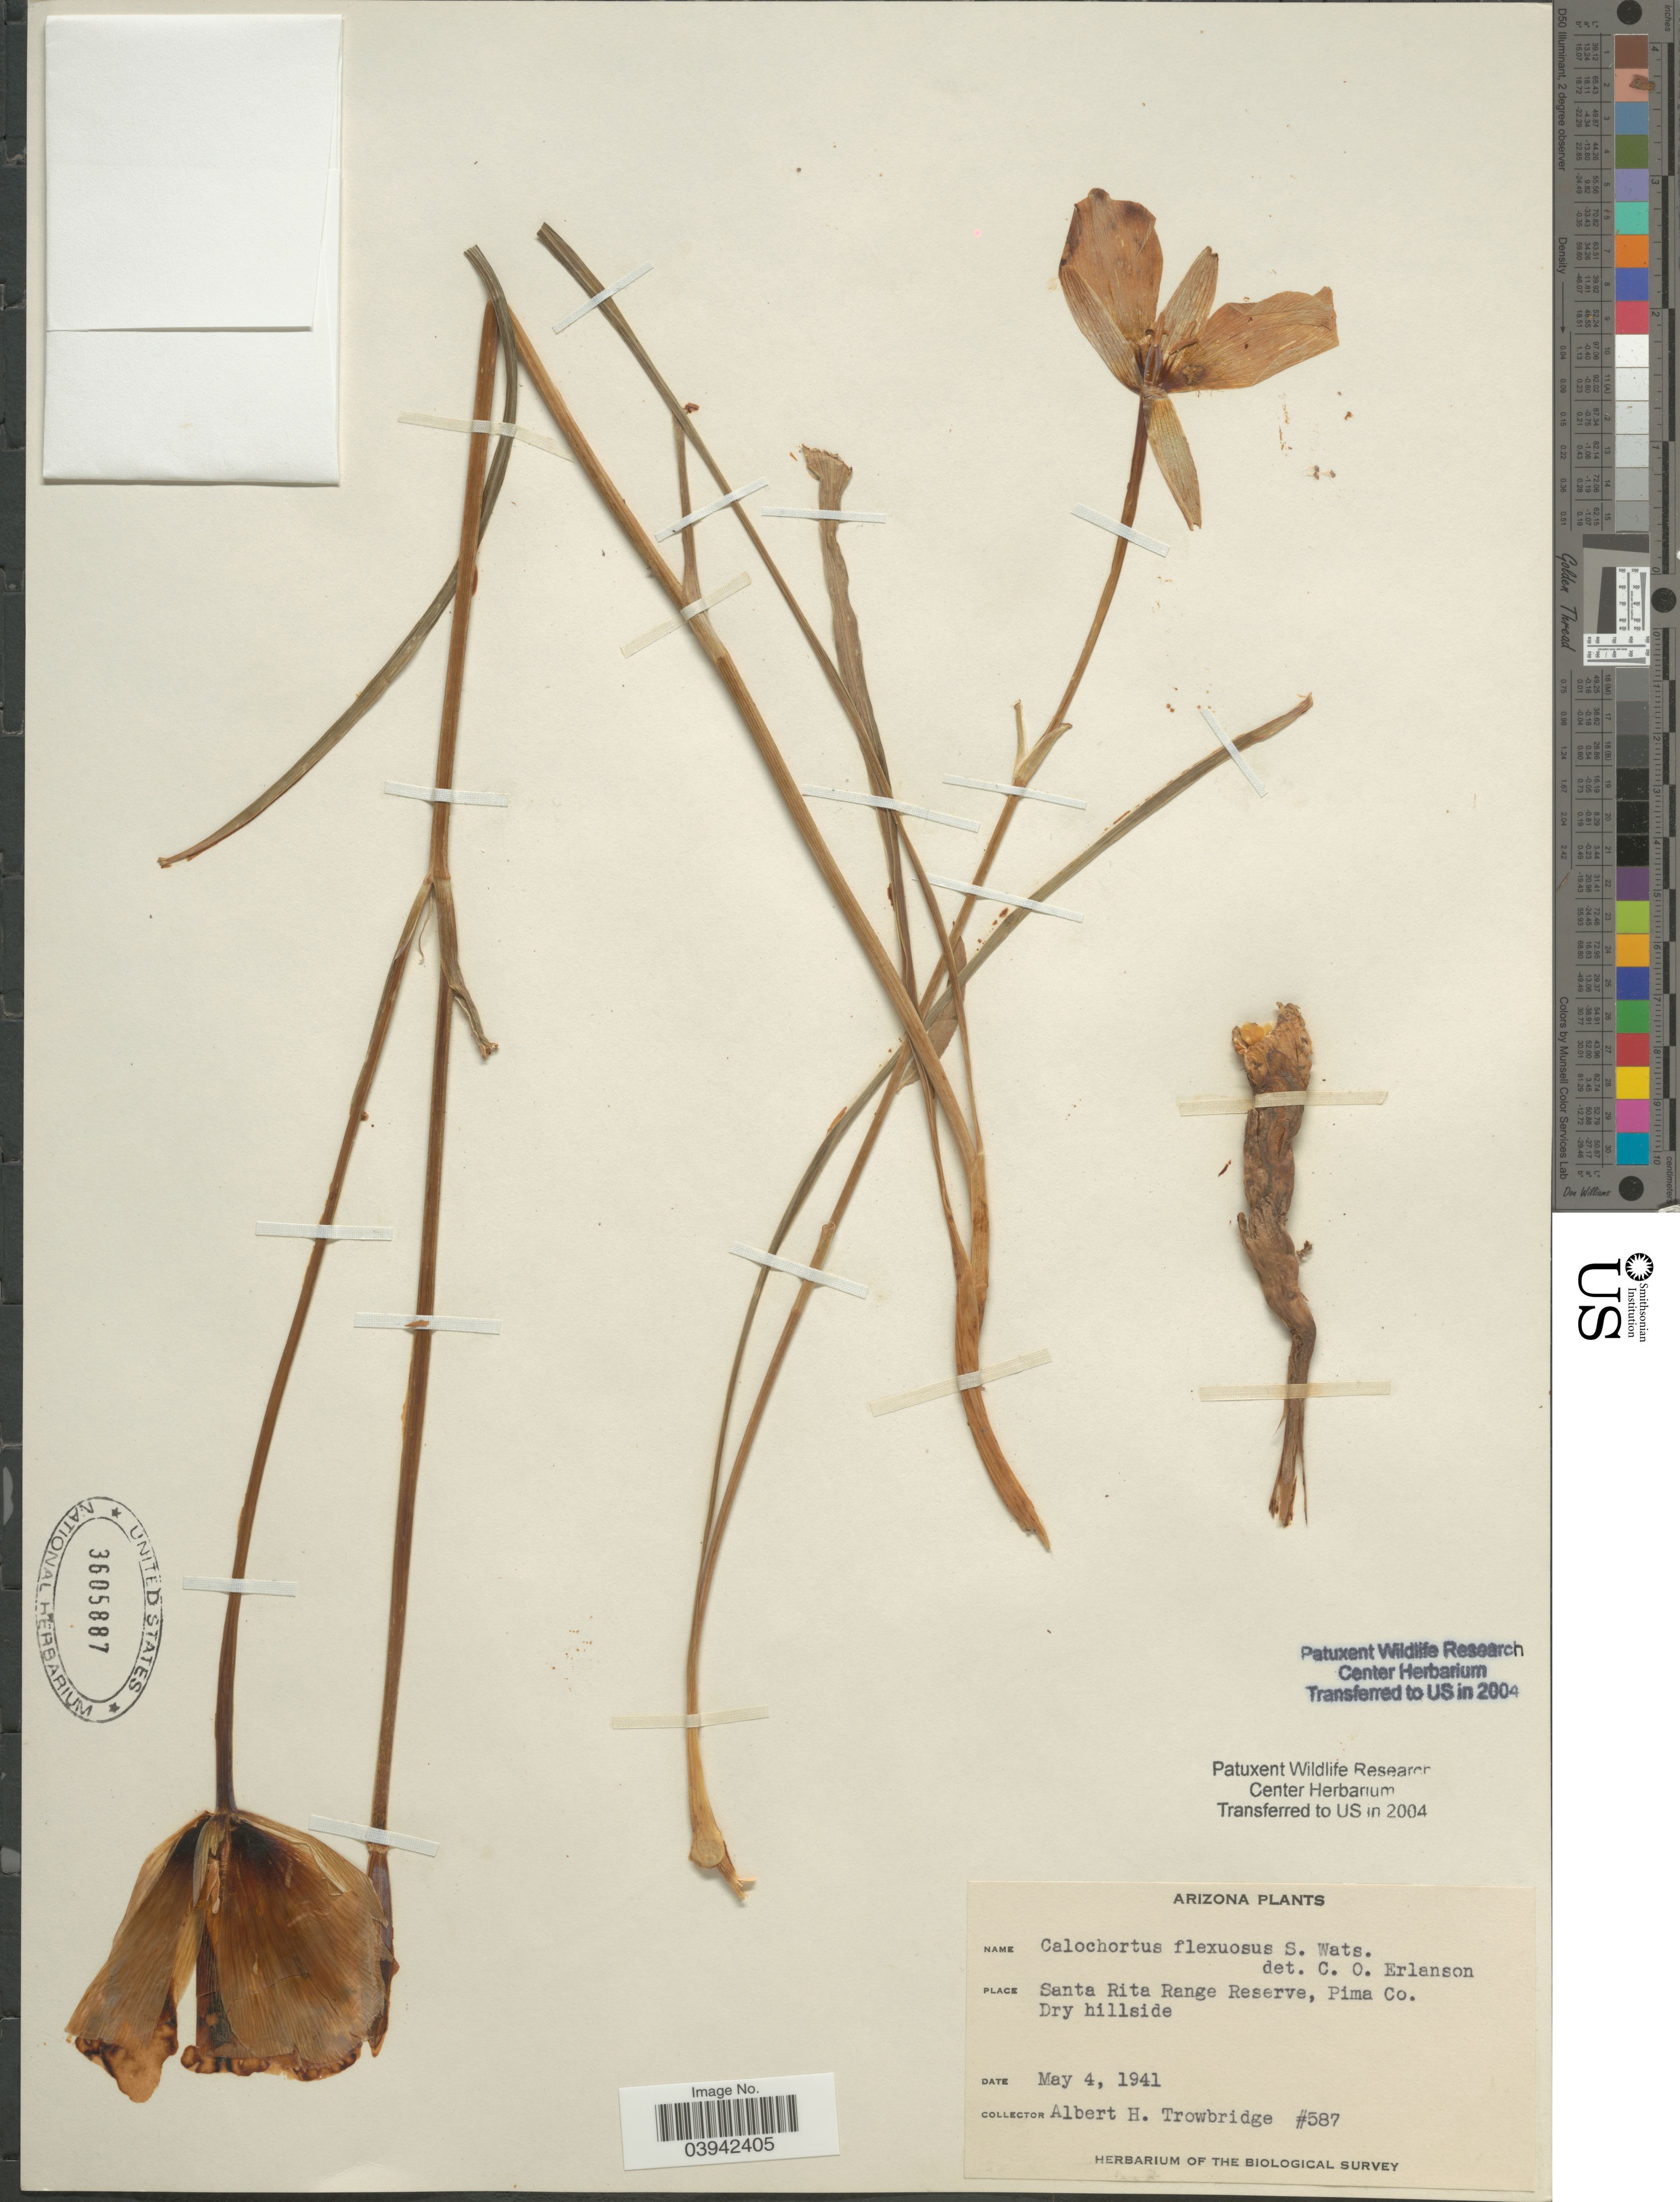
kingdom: Plantae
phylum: Tracheophyta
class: Liliopsida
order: Liliales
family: Liliaceae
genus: Calochortus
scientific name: Calochortus flexuosus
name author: S. Watson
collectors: A. H. Trowbridge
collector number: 587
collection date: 1941-05-04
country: United States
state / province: Arizona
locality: Santa Rita Range Reserve, Pima Co. Dry hillside.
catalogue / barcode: US 3605887